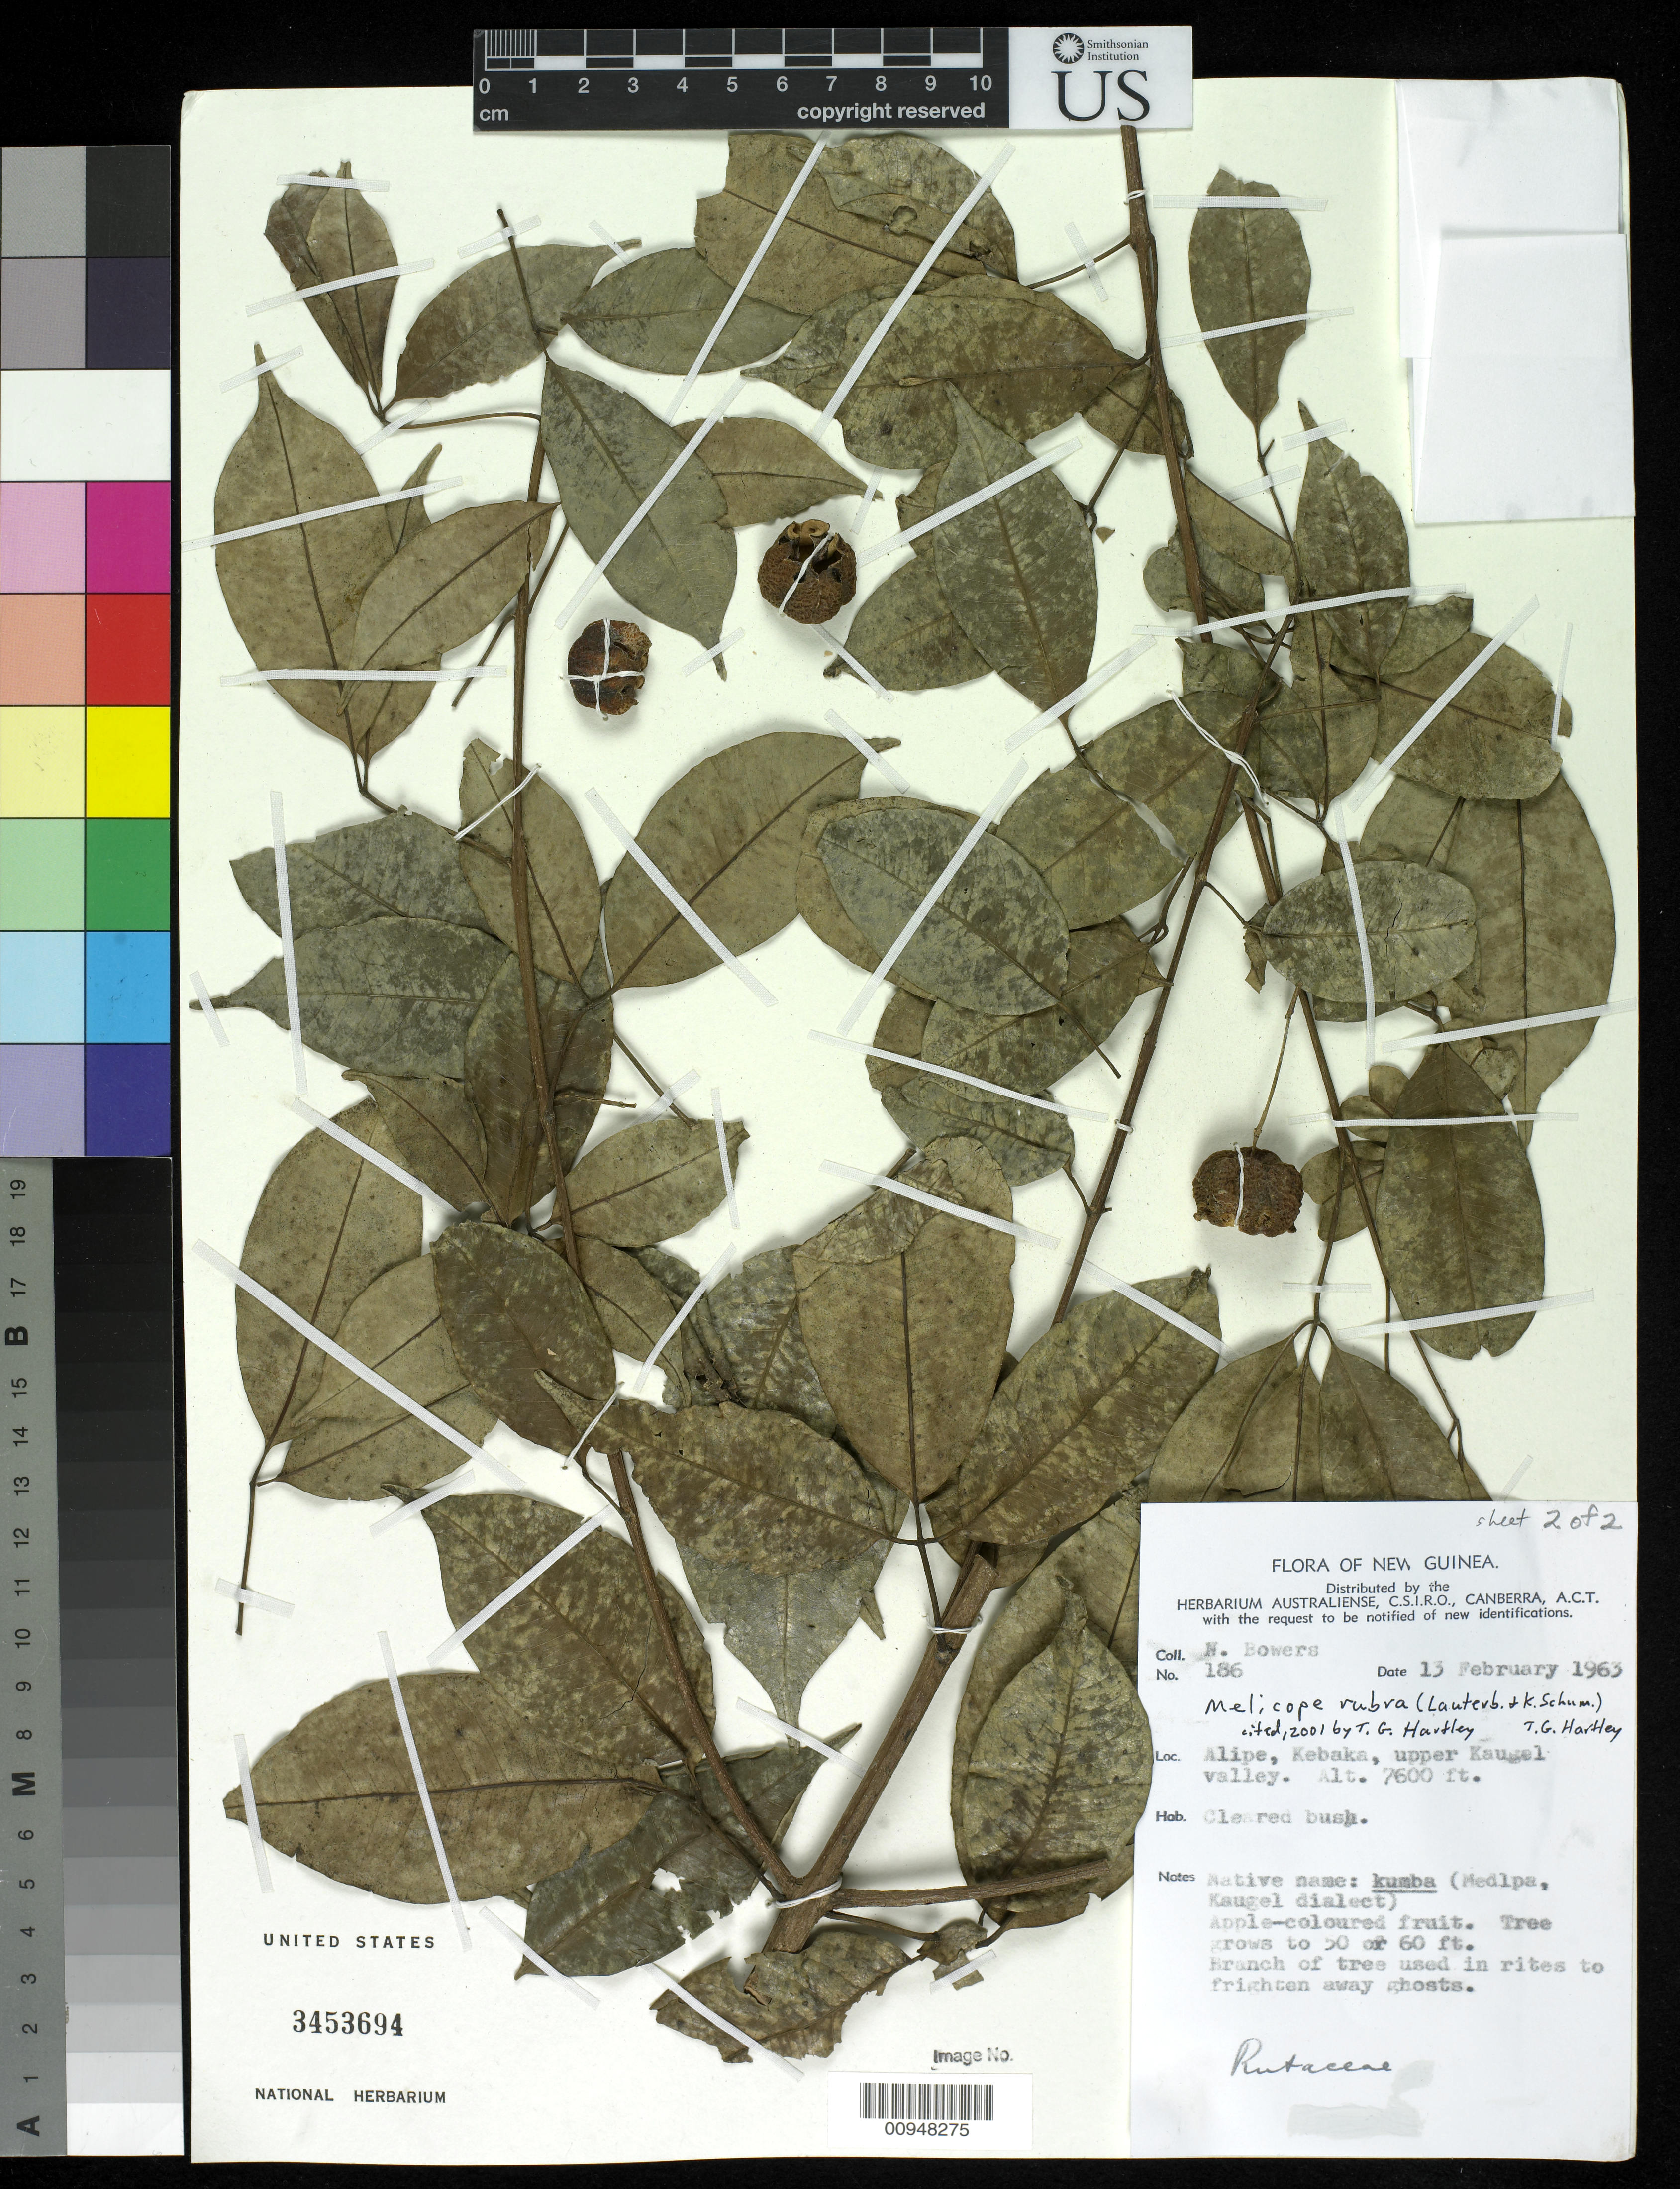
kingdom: Plantae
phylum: Tracheophyta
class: Magnoliopsida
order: Sapindales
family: Rutaceae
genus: Melicope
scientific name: Melicope rubra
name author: (Lauterb. & K. Schum.) T.G. Hartley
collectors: N. Bowers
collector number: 186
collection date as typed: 13 Feb 1963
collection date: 1963-02-13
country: Papua New Guinea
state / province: Western Highlands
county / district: Mount Hagen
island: New Guinea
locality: Alipe, Kebaka, upper Kaugel valley.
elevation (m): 2316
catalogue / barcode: US 3453694